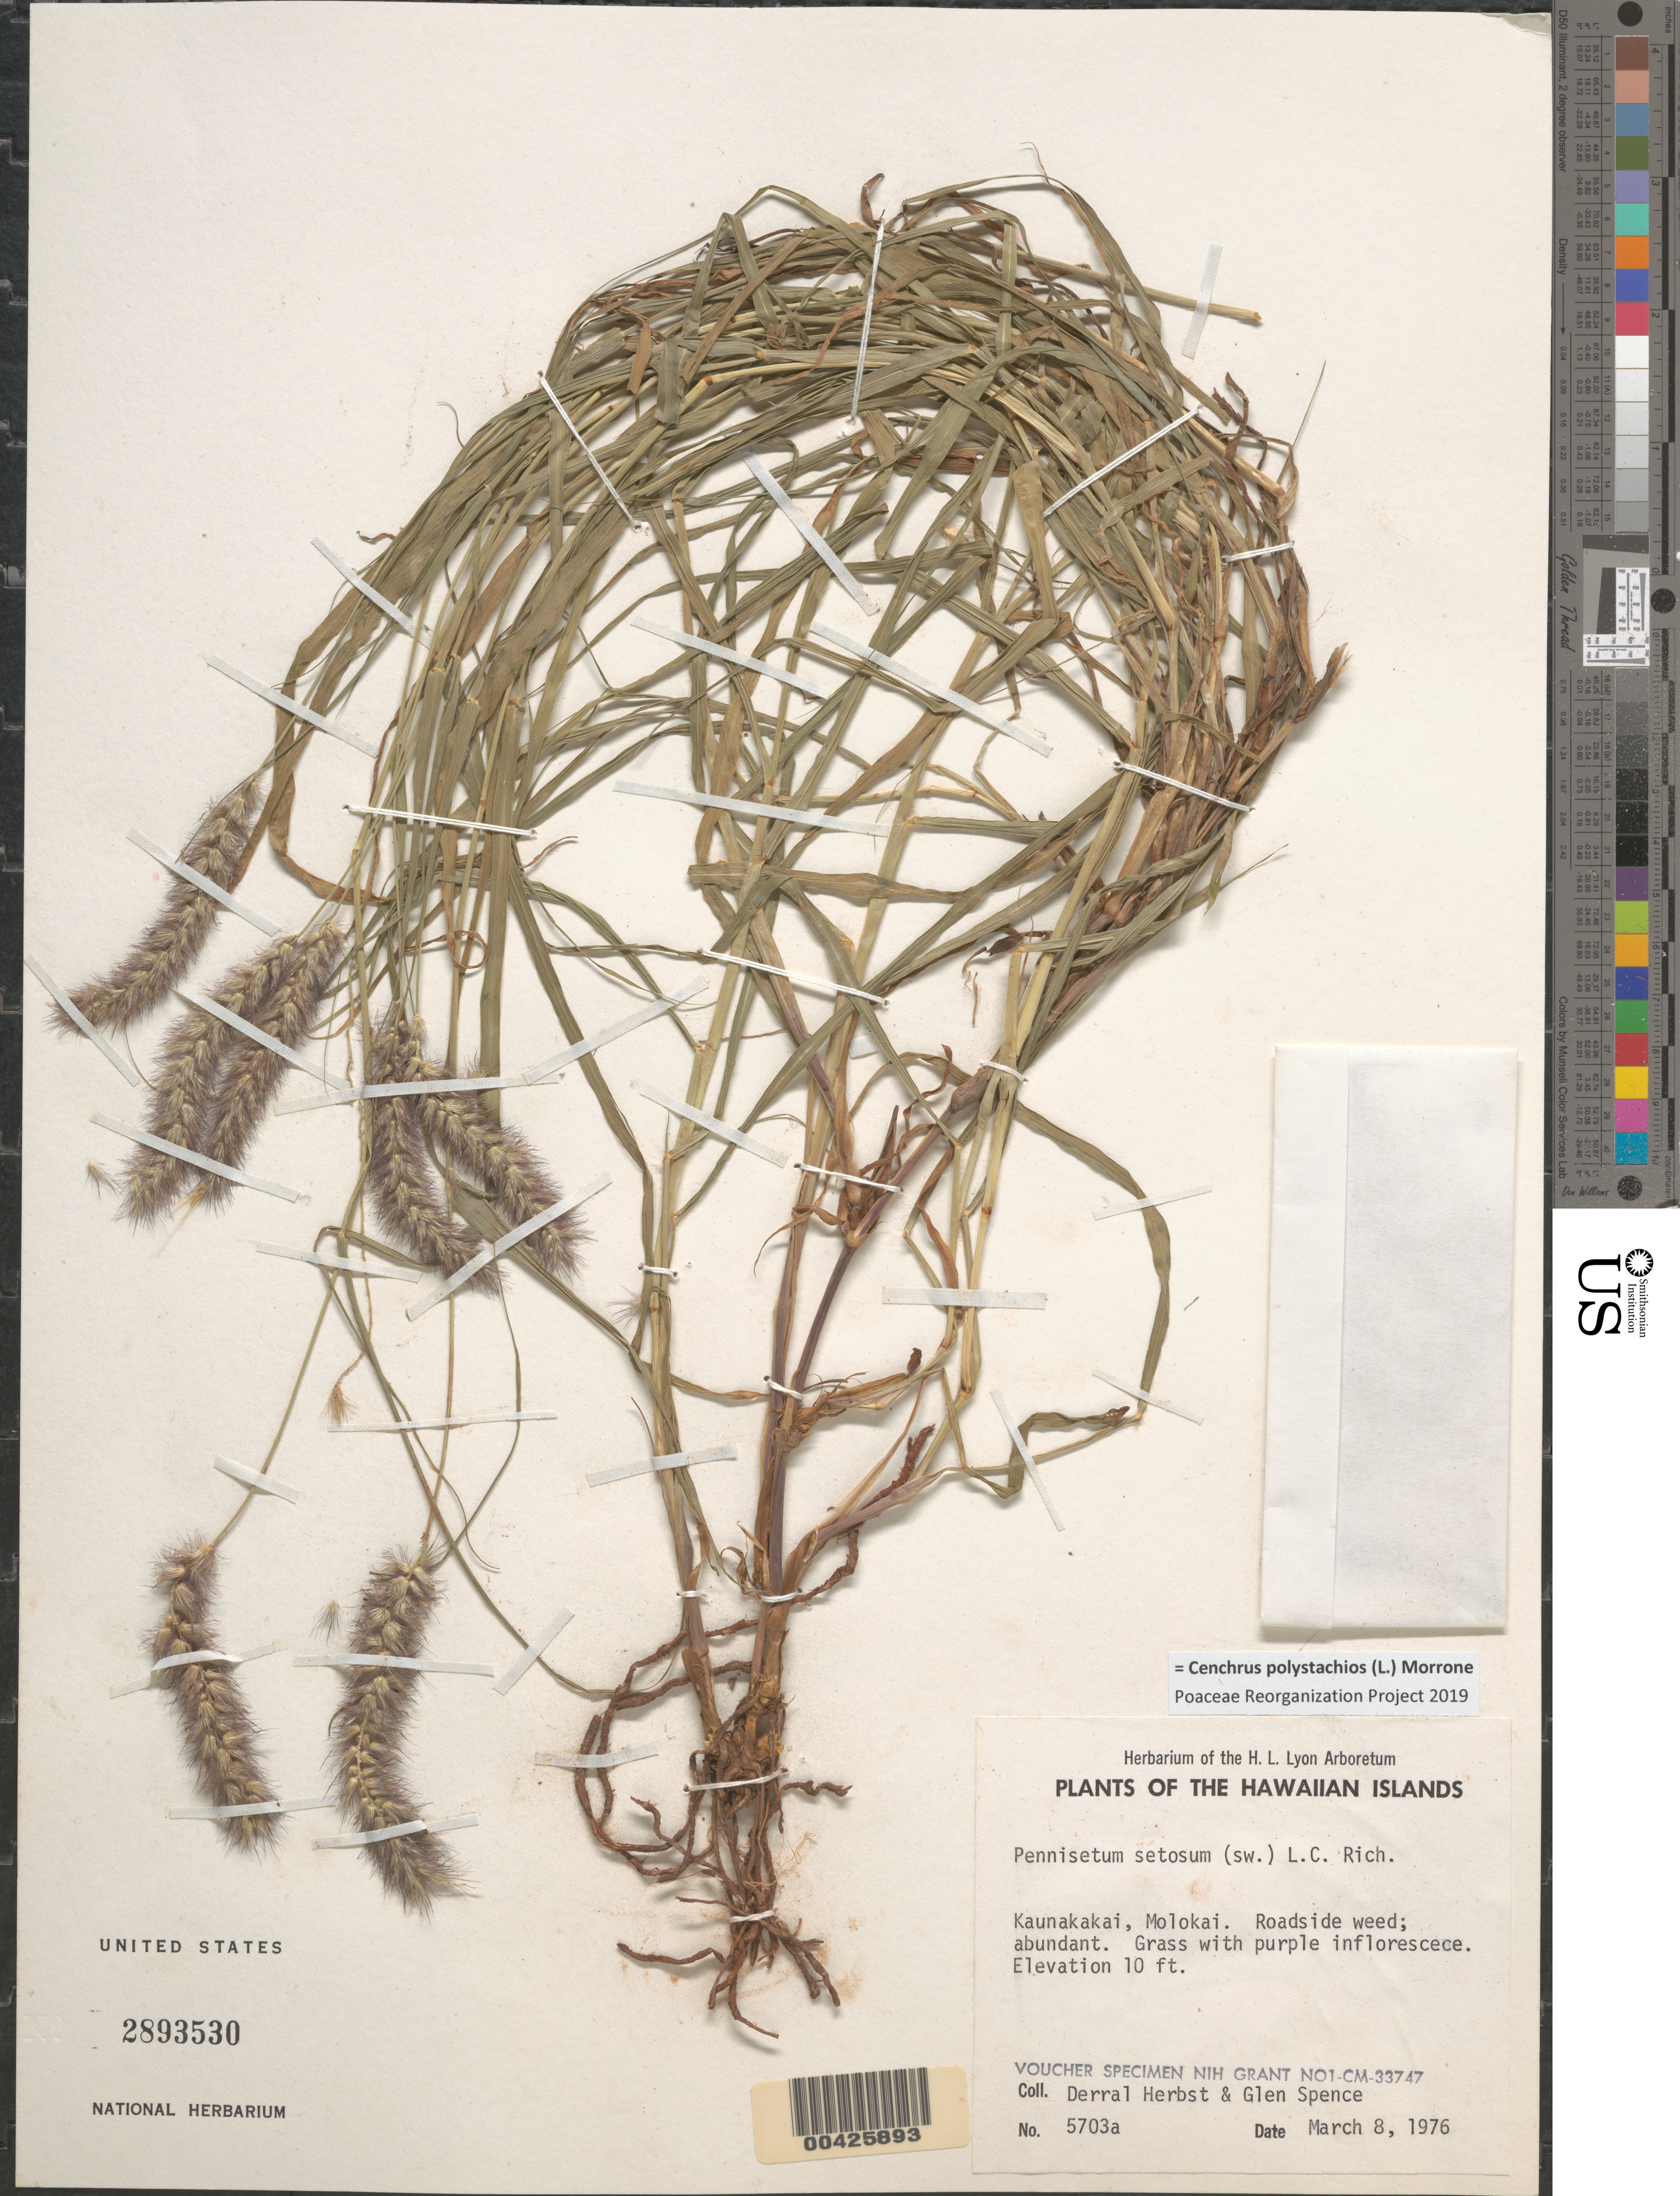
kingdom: Plantae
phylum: Tracheophyta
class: Liliopsida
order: Poales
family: Poaceae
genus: Cenchrus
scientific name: Cenchrus ciliaris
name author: L.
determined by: Clayton, W. D.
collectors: D. R. Herbst & G. Spence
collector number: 5703a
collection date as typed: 8 Mar 1976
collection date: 1976-03-08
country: United States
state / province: Hawaii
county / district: Maui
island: Moloka'i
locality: Kaunakakai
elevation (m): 3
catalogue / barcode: US 2893530